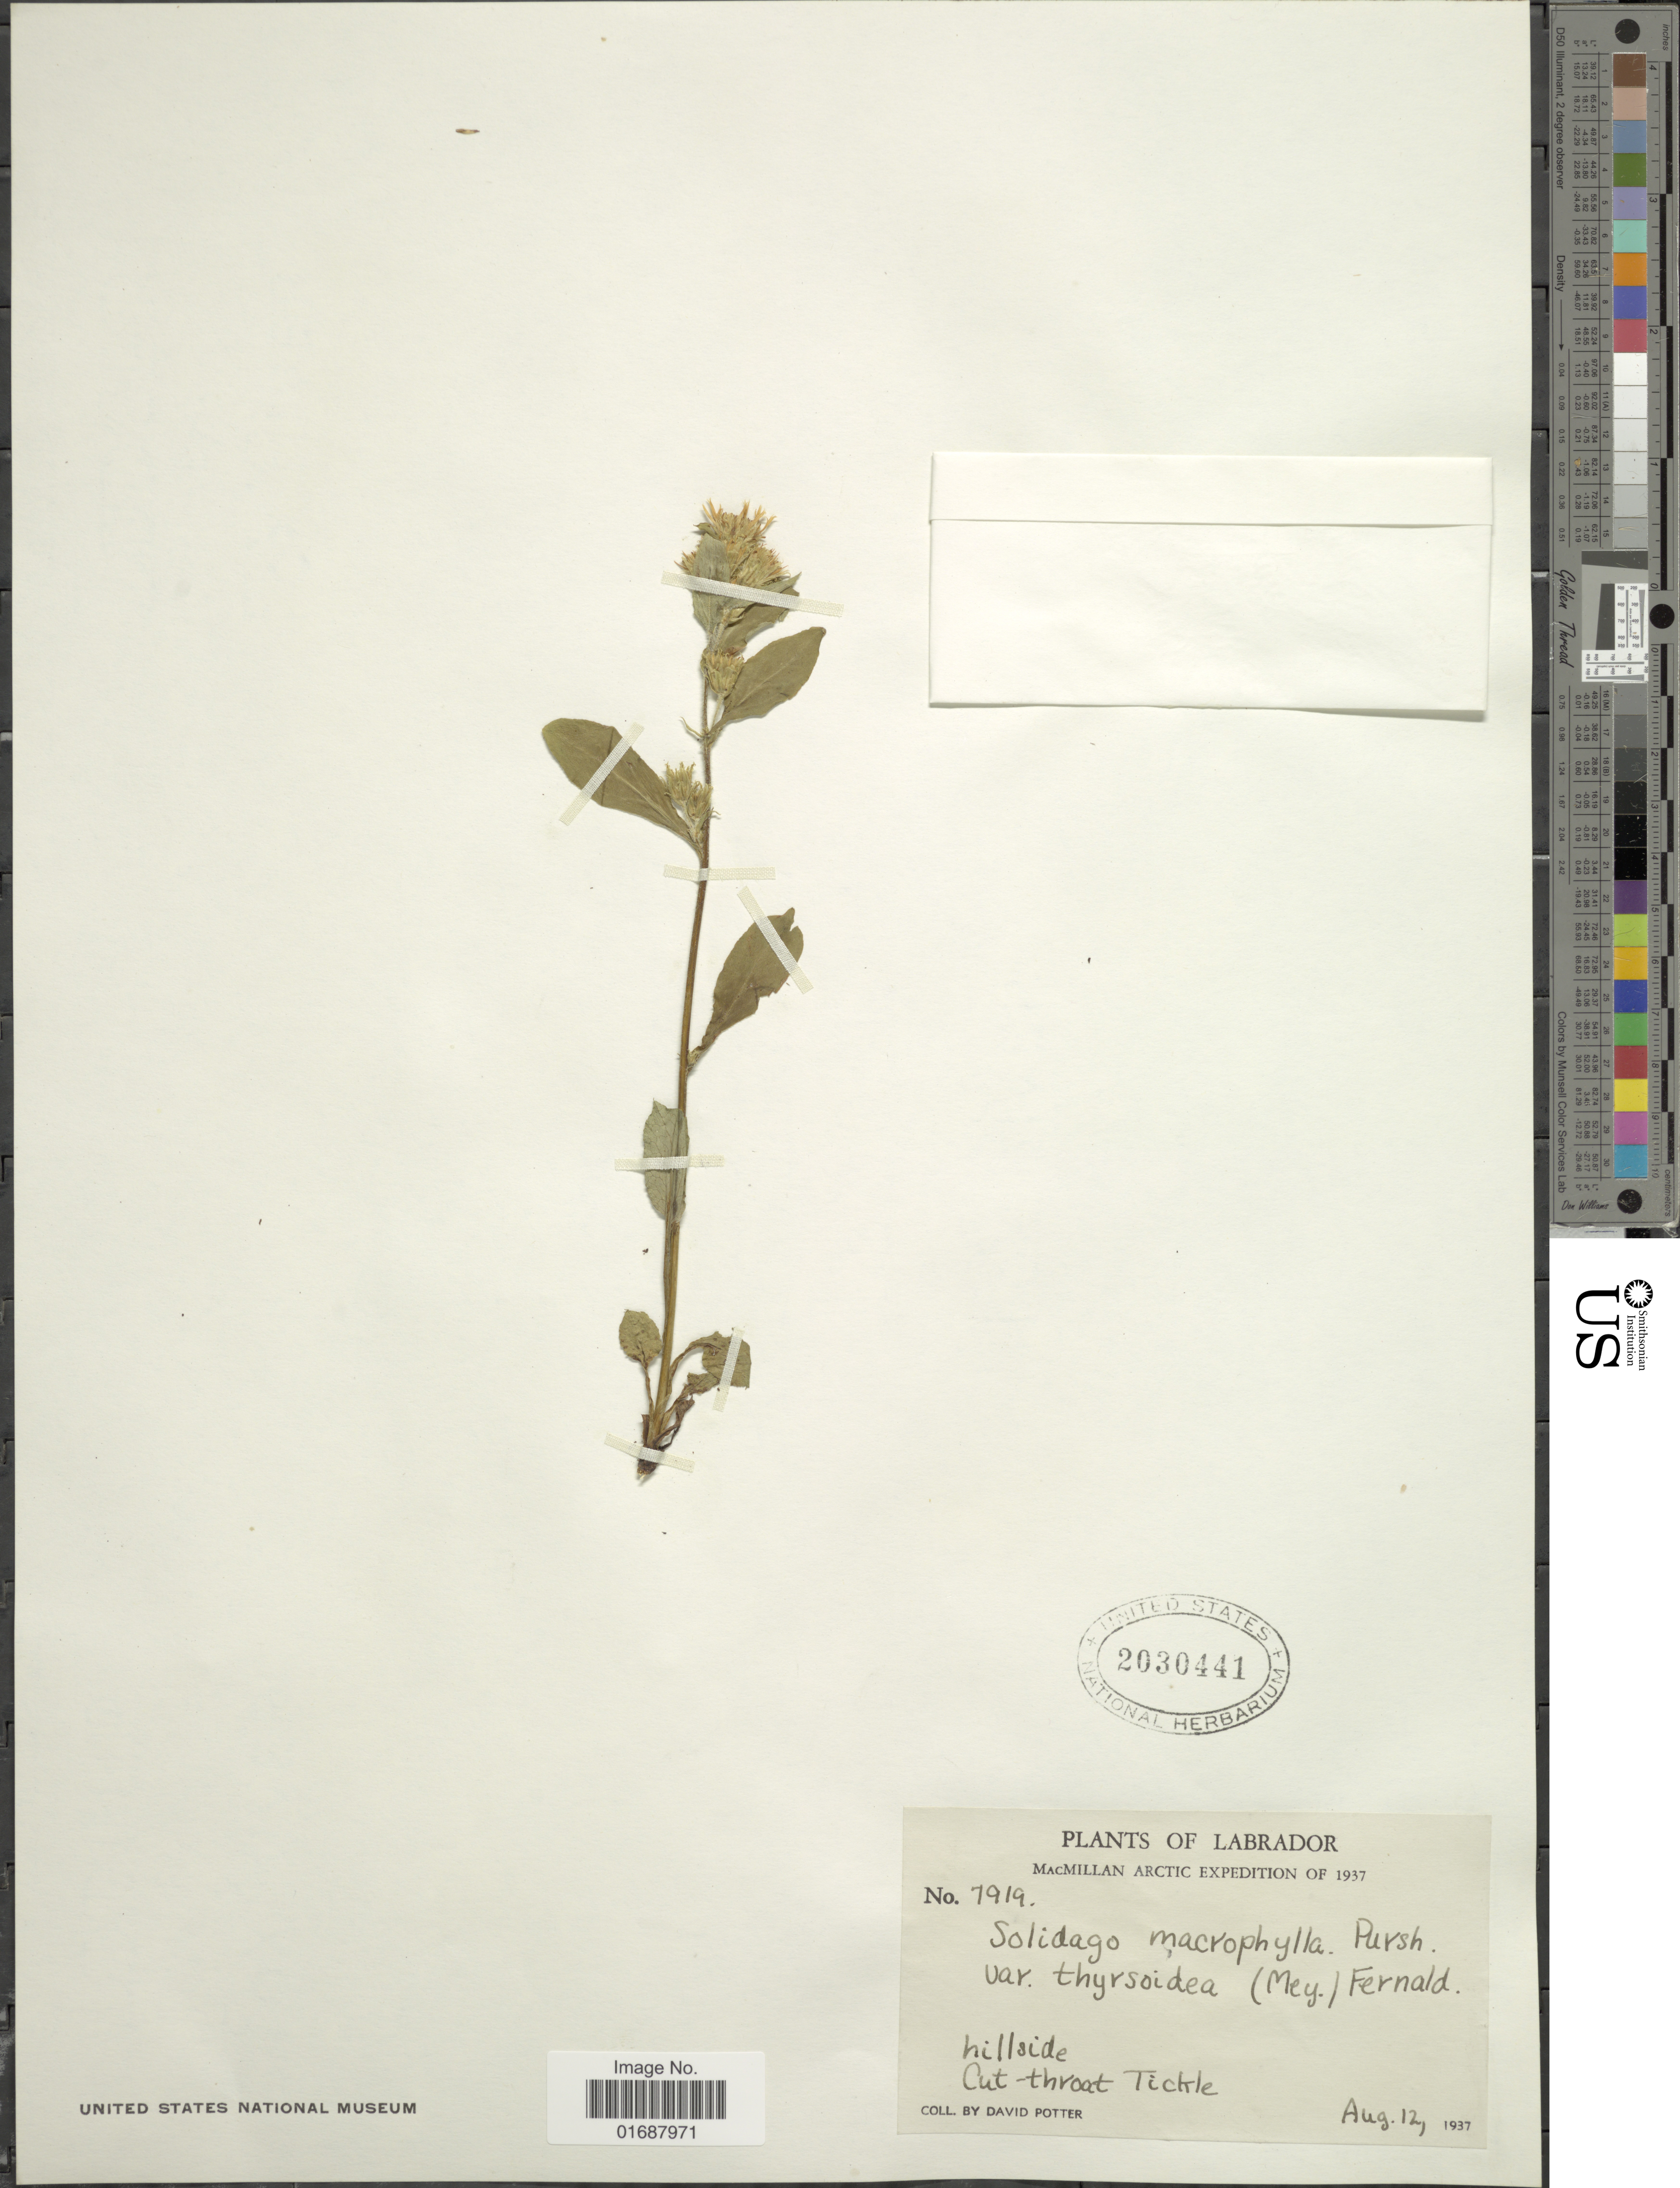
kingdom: Plantae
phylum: Tracheophyta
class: Magnoliopsida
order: Asterales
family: Asteraceae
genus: Solidago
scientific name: Solidago macrophylla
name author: Banks ex Pursh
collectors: D. Potter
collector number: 7919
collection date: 1937-08-12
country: Canada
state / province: Newfoundland and Labrador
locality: Labrador. Hillside Cut-throat Tickle.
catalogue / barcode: US 2030441